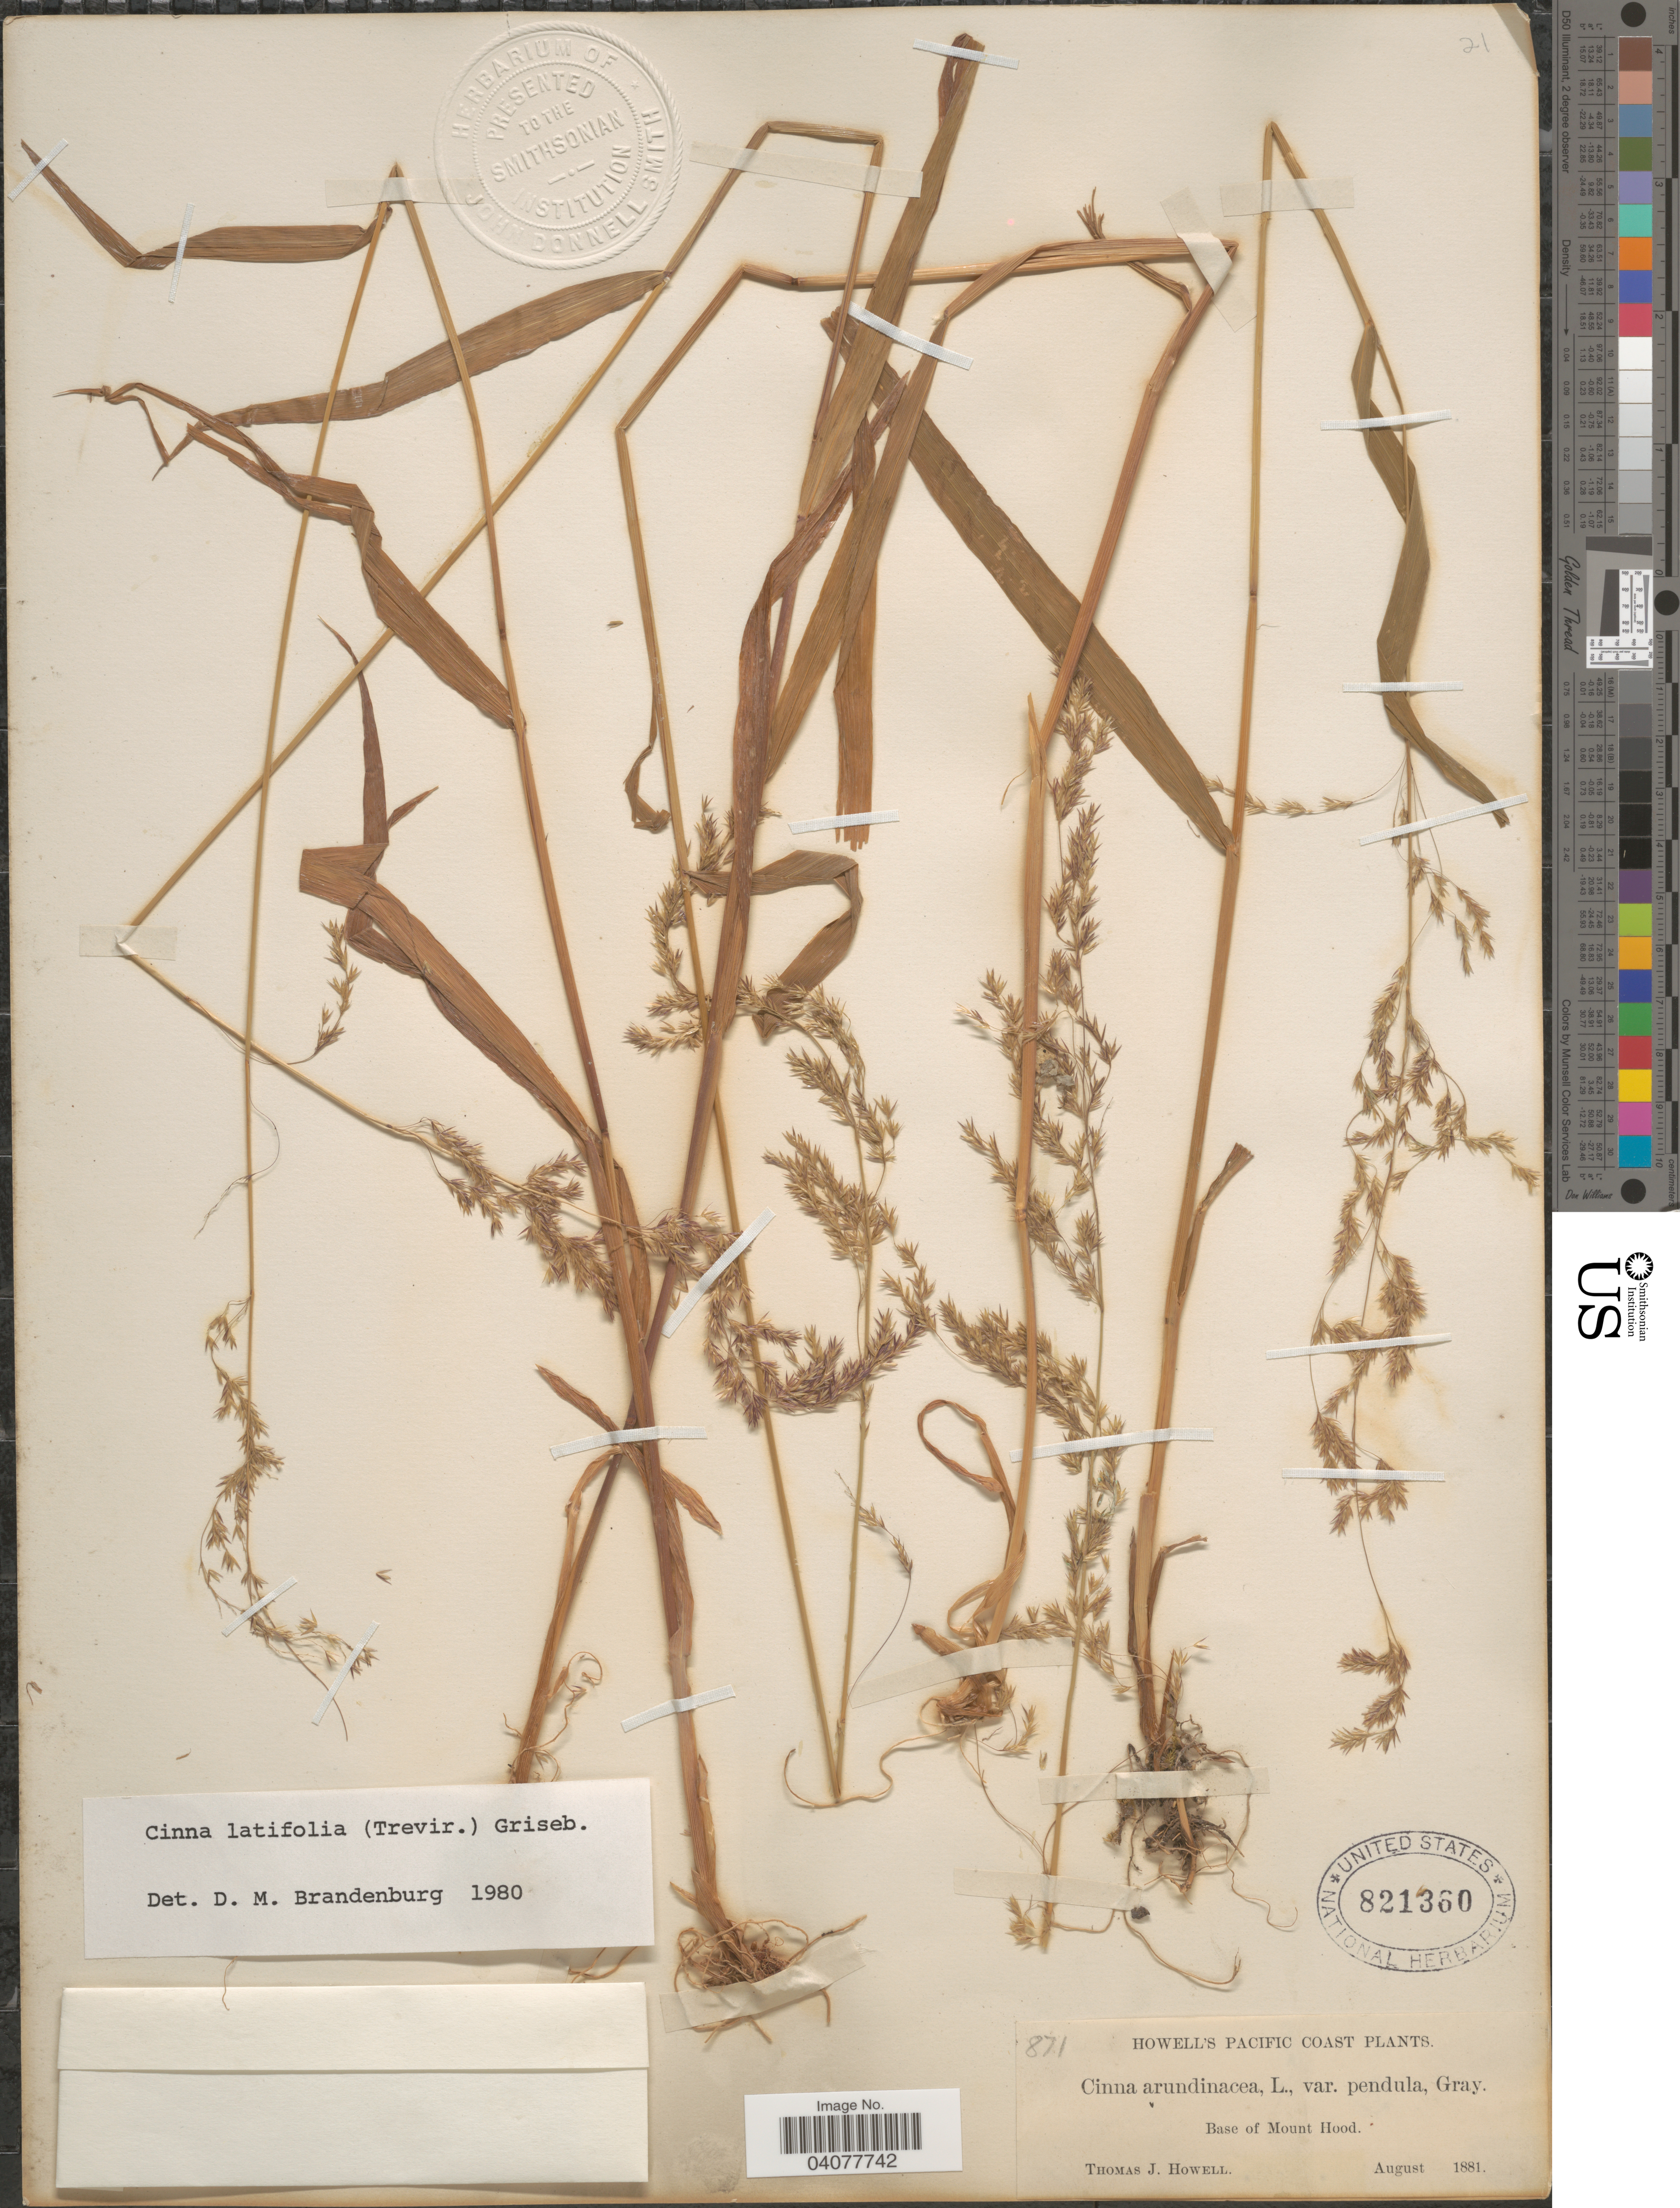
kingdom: Plantae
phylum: Tracheophyta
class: Liliopsida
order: Poales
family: Poaceae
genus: Cinna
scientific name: Cinna latifolia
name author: (Trevir. ex Goeppert) Griseb.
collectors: T. J. Howell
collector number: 871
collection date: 1881-08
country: United States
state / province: Oregon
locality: Pacific Coast. Base of Mount Hood.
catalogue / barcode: US 821360